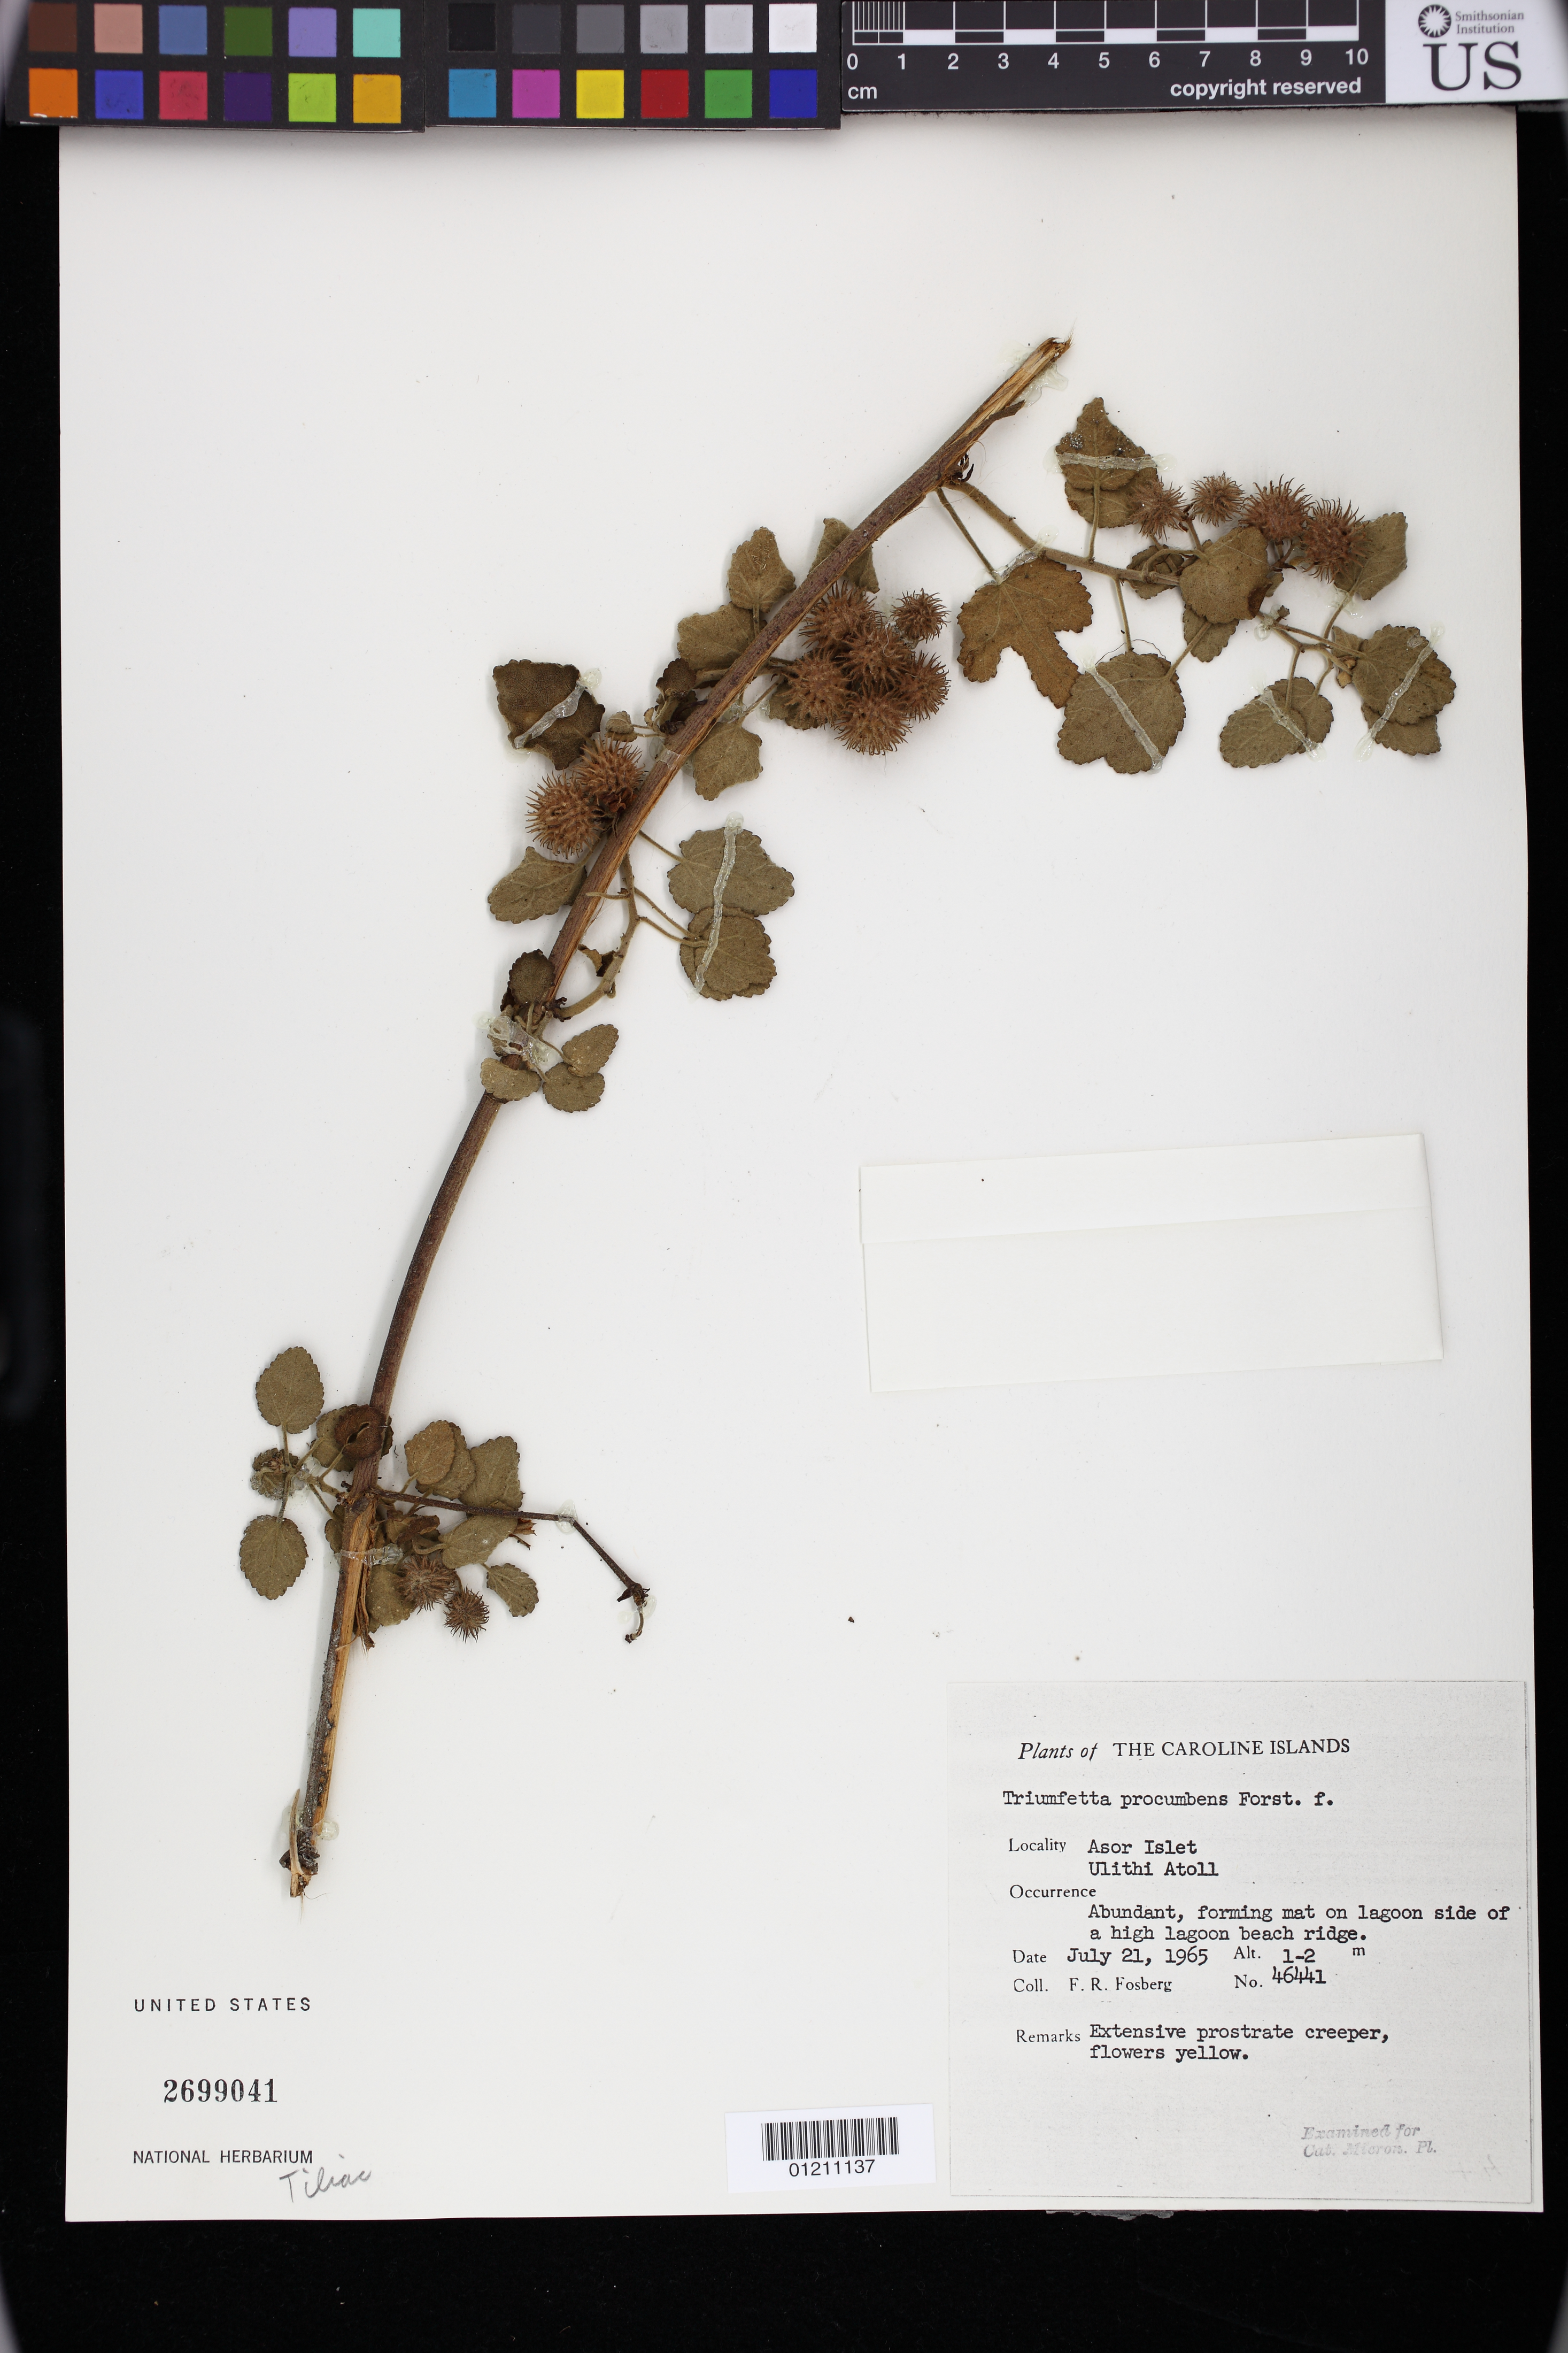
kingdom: Plantae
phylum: Tracheophyta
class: Magnoliopsida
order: Malvales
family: Malvaceae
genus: Triumfetta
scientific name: Triumfetta procumbens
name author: G. Forst.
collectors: F. R. Fosberg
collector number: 46441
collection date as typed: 21 Jul 1965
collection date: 1965-07-21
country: Micronesia, Federated States of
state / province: Yap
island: Ulithi Atoll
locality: Caroline Islands: Asor Islet, Ulithi Atoll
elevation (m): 1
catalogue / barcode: US 2699041